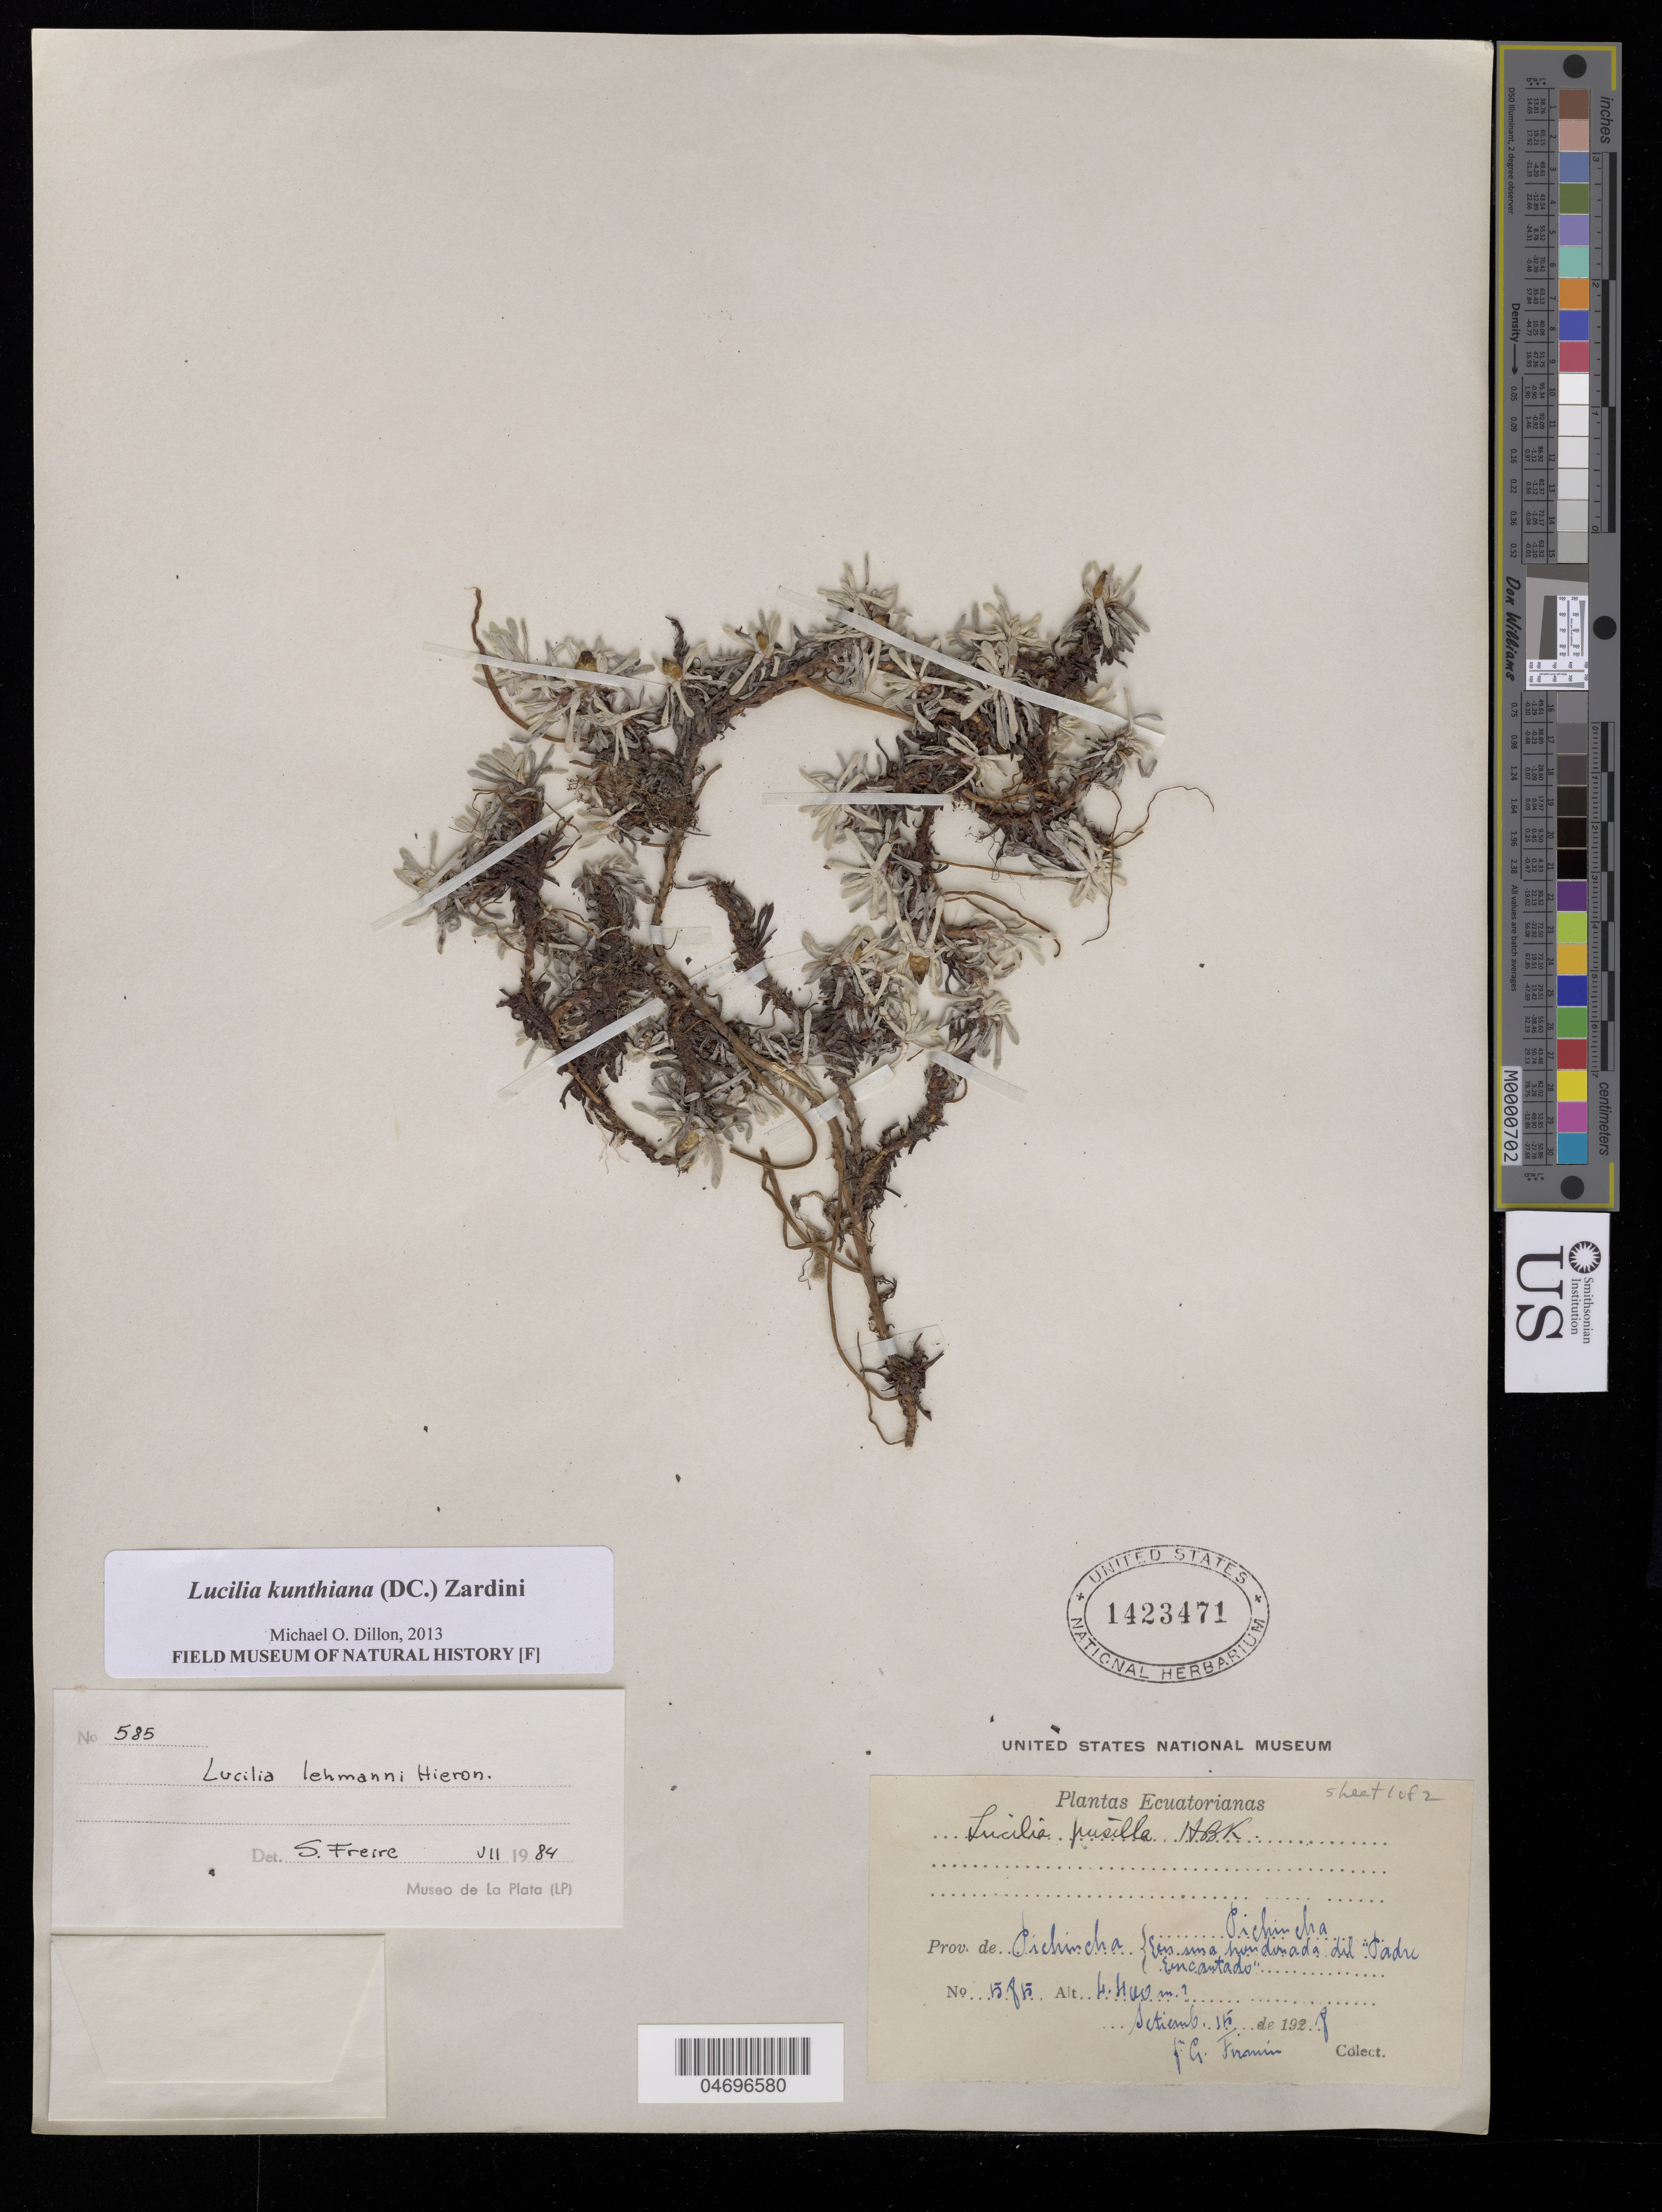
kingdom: Plantae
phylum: Tracheophyta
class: Magnoliopsida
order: Asterales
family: Asteraceae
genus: Lucilia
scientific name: Lucilia kunthiana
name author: (DC.) Zardini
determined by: Dillon, M. O.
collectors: F. Firmin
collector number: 585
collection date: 1928-09-15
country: Ecuador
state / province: Pichincha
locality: Prov. de Pichincha. Pichincha. En una hondonada del "Padre Encantado"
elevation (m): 4400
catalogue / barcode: US 1423471